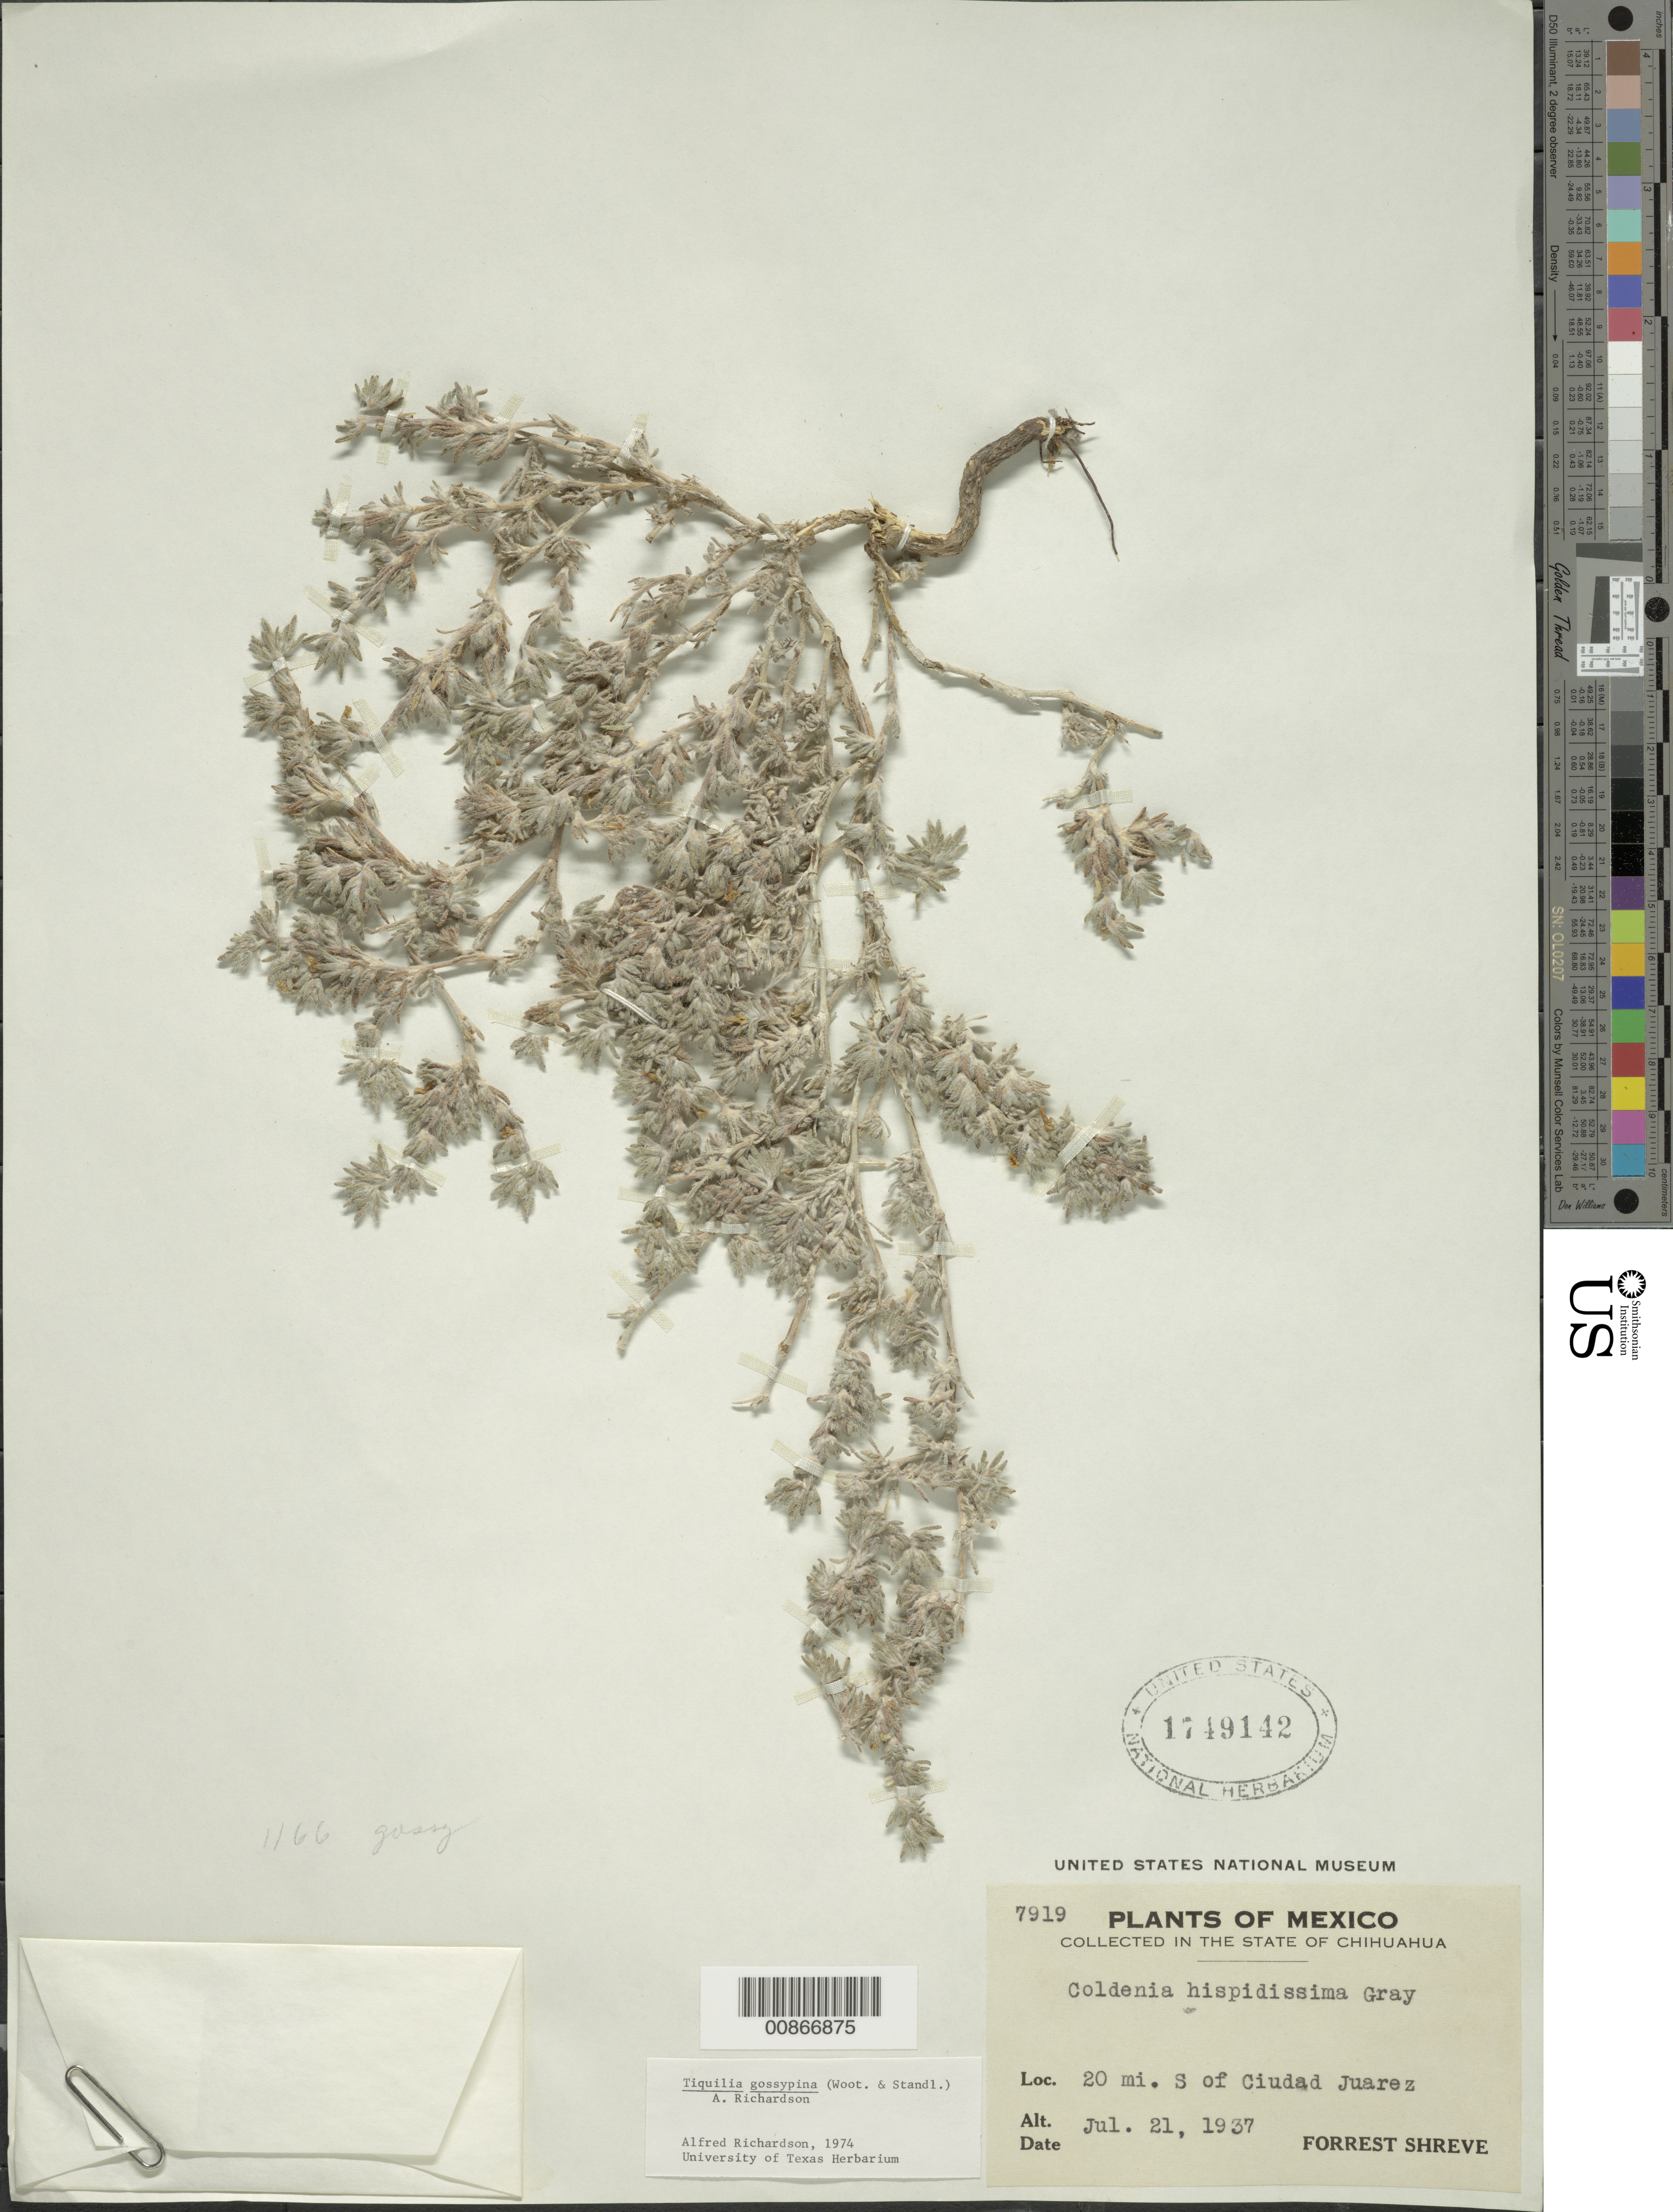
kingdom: Plantae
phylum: Tracheophyta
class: Magnoliopsida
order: Boraginales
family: Ehretiaceae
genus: Tiquilia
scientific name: Tiquilia gossypina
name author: (Wooton) A.T. Richardson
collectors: F. Shreve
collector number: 7919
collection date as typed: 21 Jul 1937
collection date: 1937-07-21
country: Mexico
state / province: Chihuahua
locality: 20 mi. S of Ciudad Juárez, Chihuahua.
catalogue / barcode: US 1749142